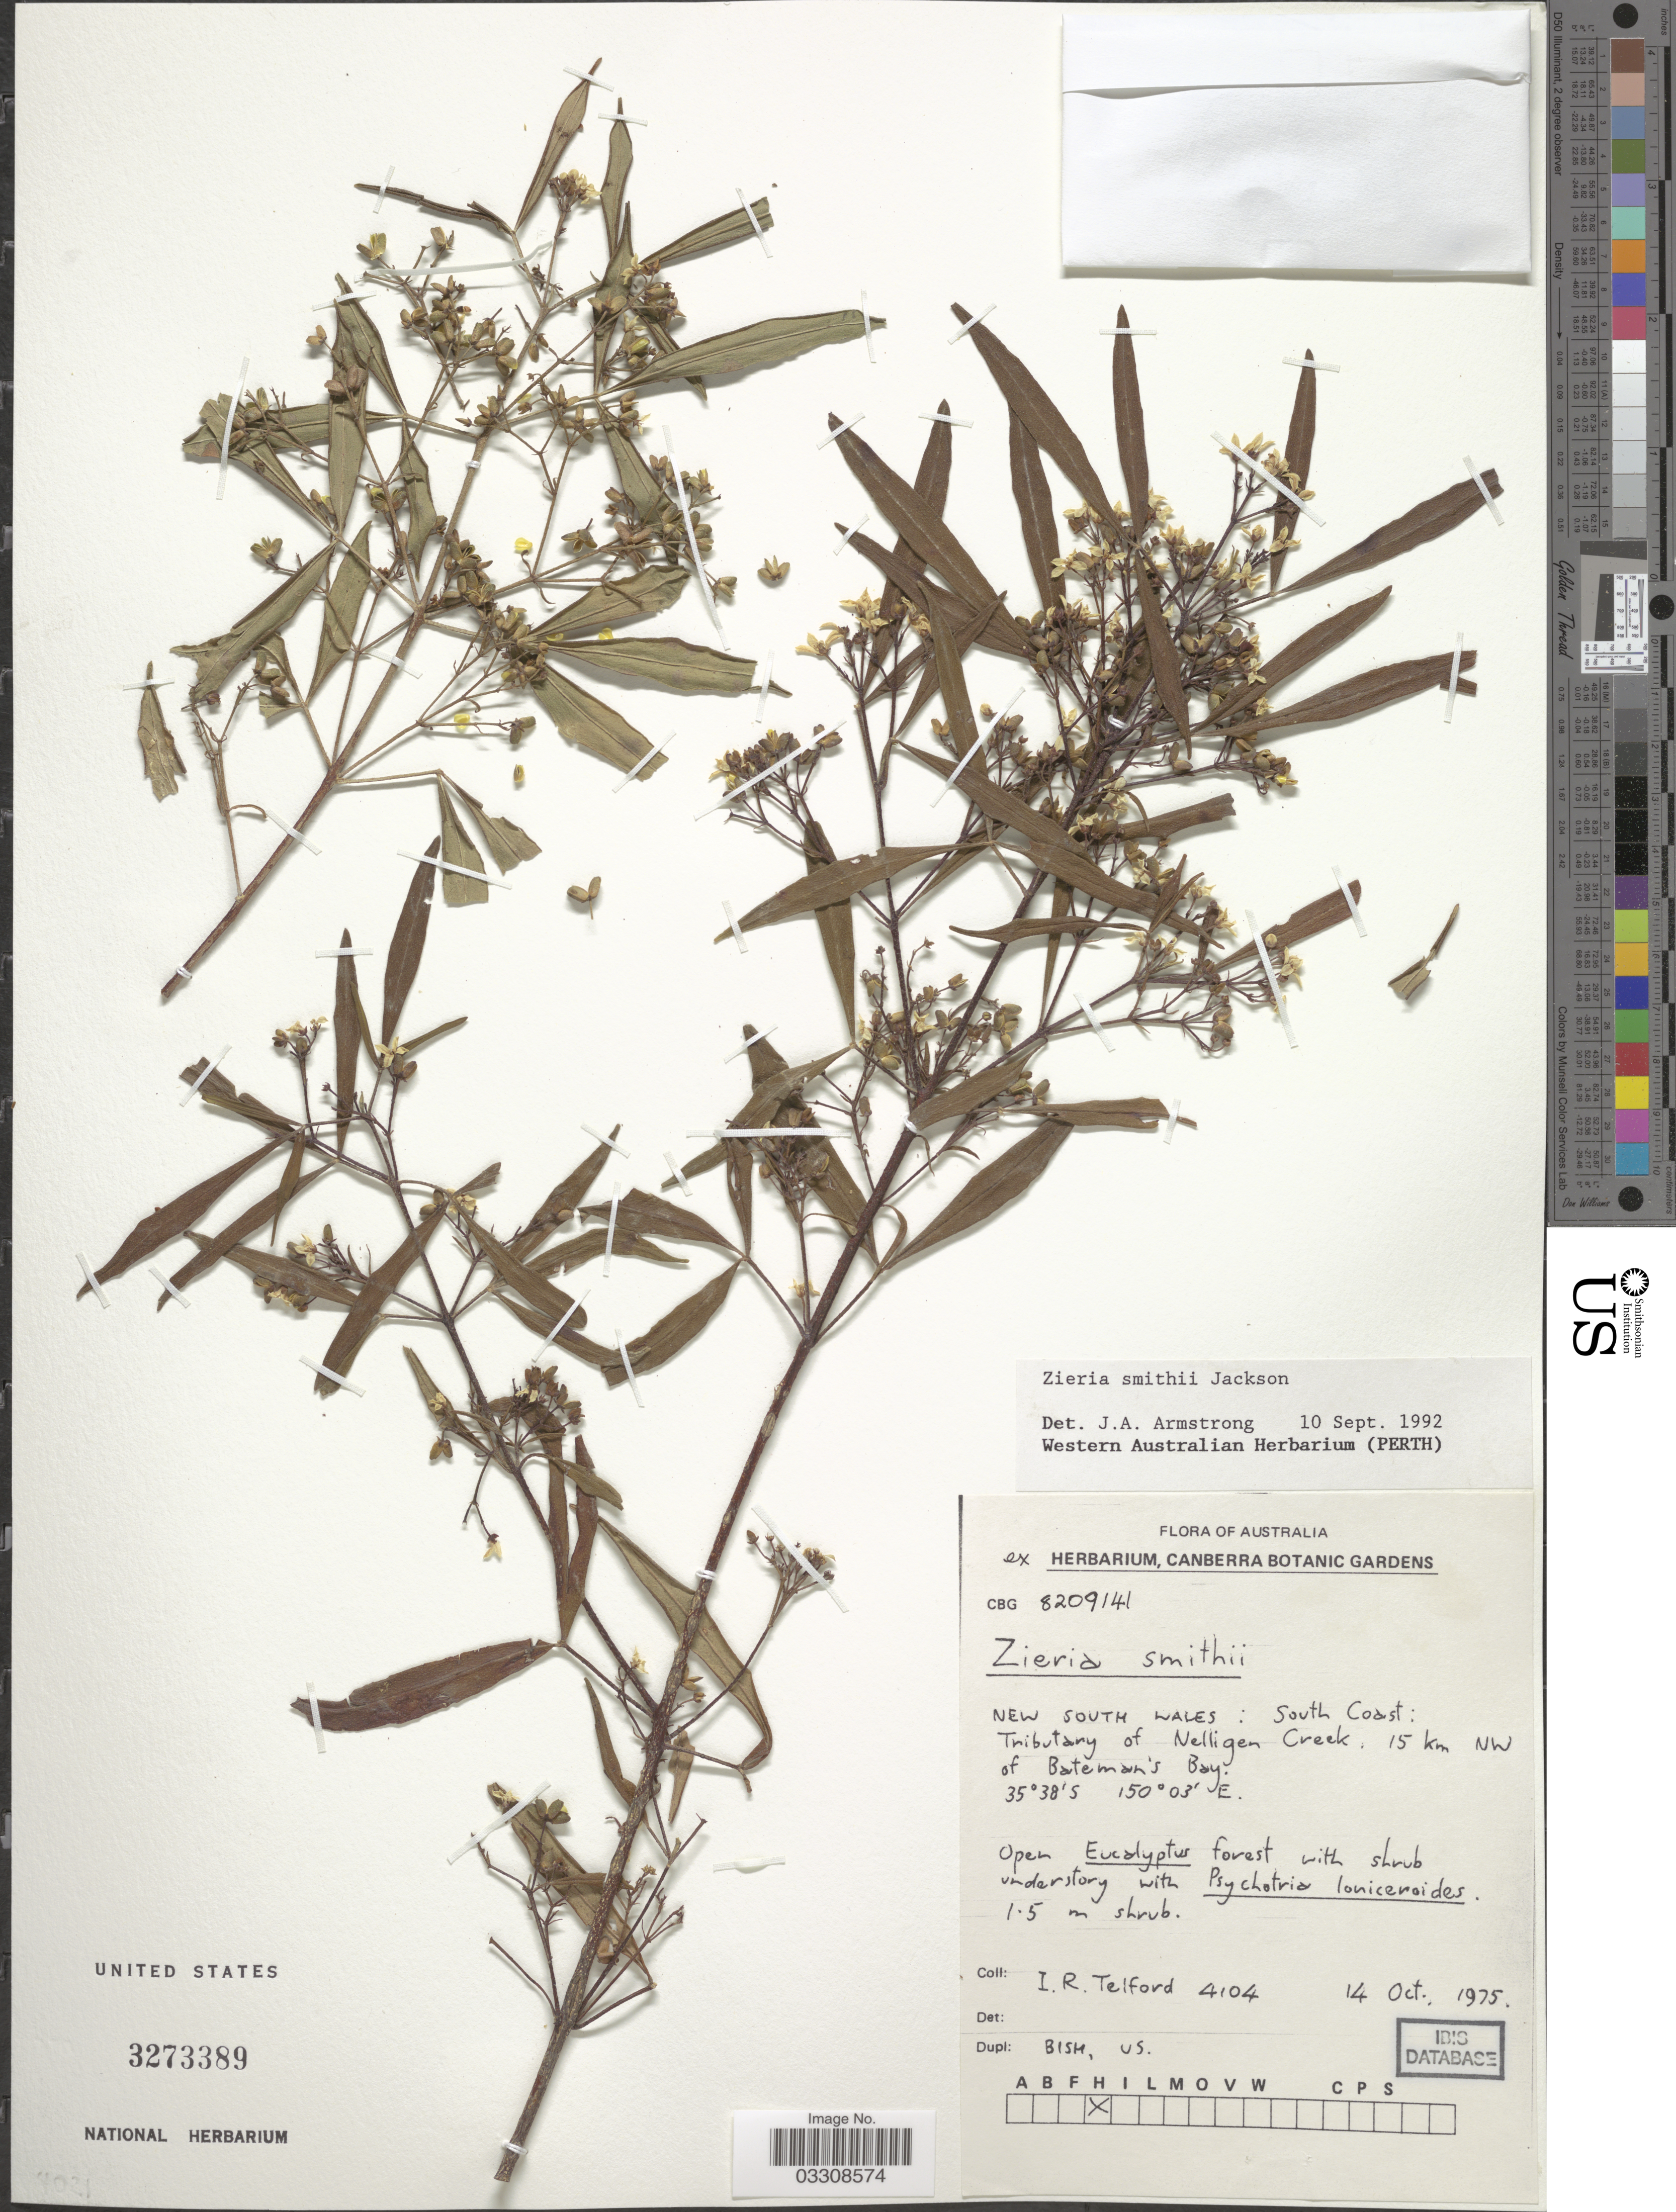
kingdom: Plantae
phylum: Tracheophyta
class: Magnoliopsida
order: Sapindales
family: Rutaceae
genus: Zieria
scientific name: Zieria smithii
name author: Jacks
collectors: I. R. Telford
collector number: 4104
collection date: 1975-10-14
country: Australia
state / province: New South Wales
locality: South Coast: Tributary of Nelligen Creek. 15 km NW of Bateman's Bay.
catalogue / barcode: US 3273389